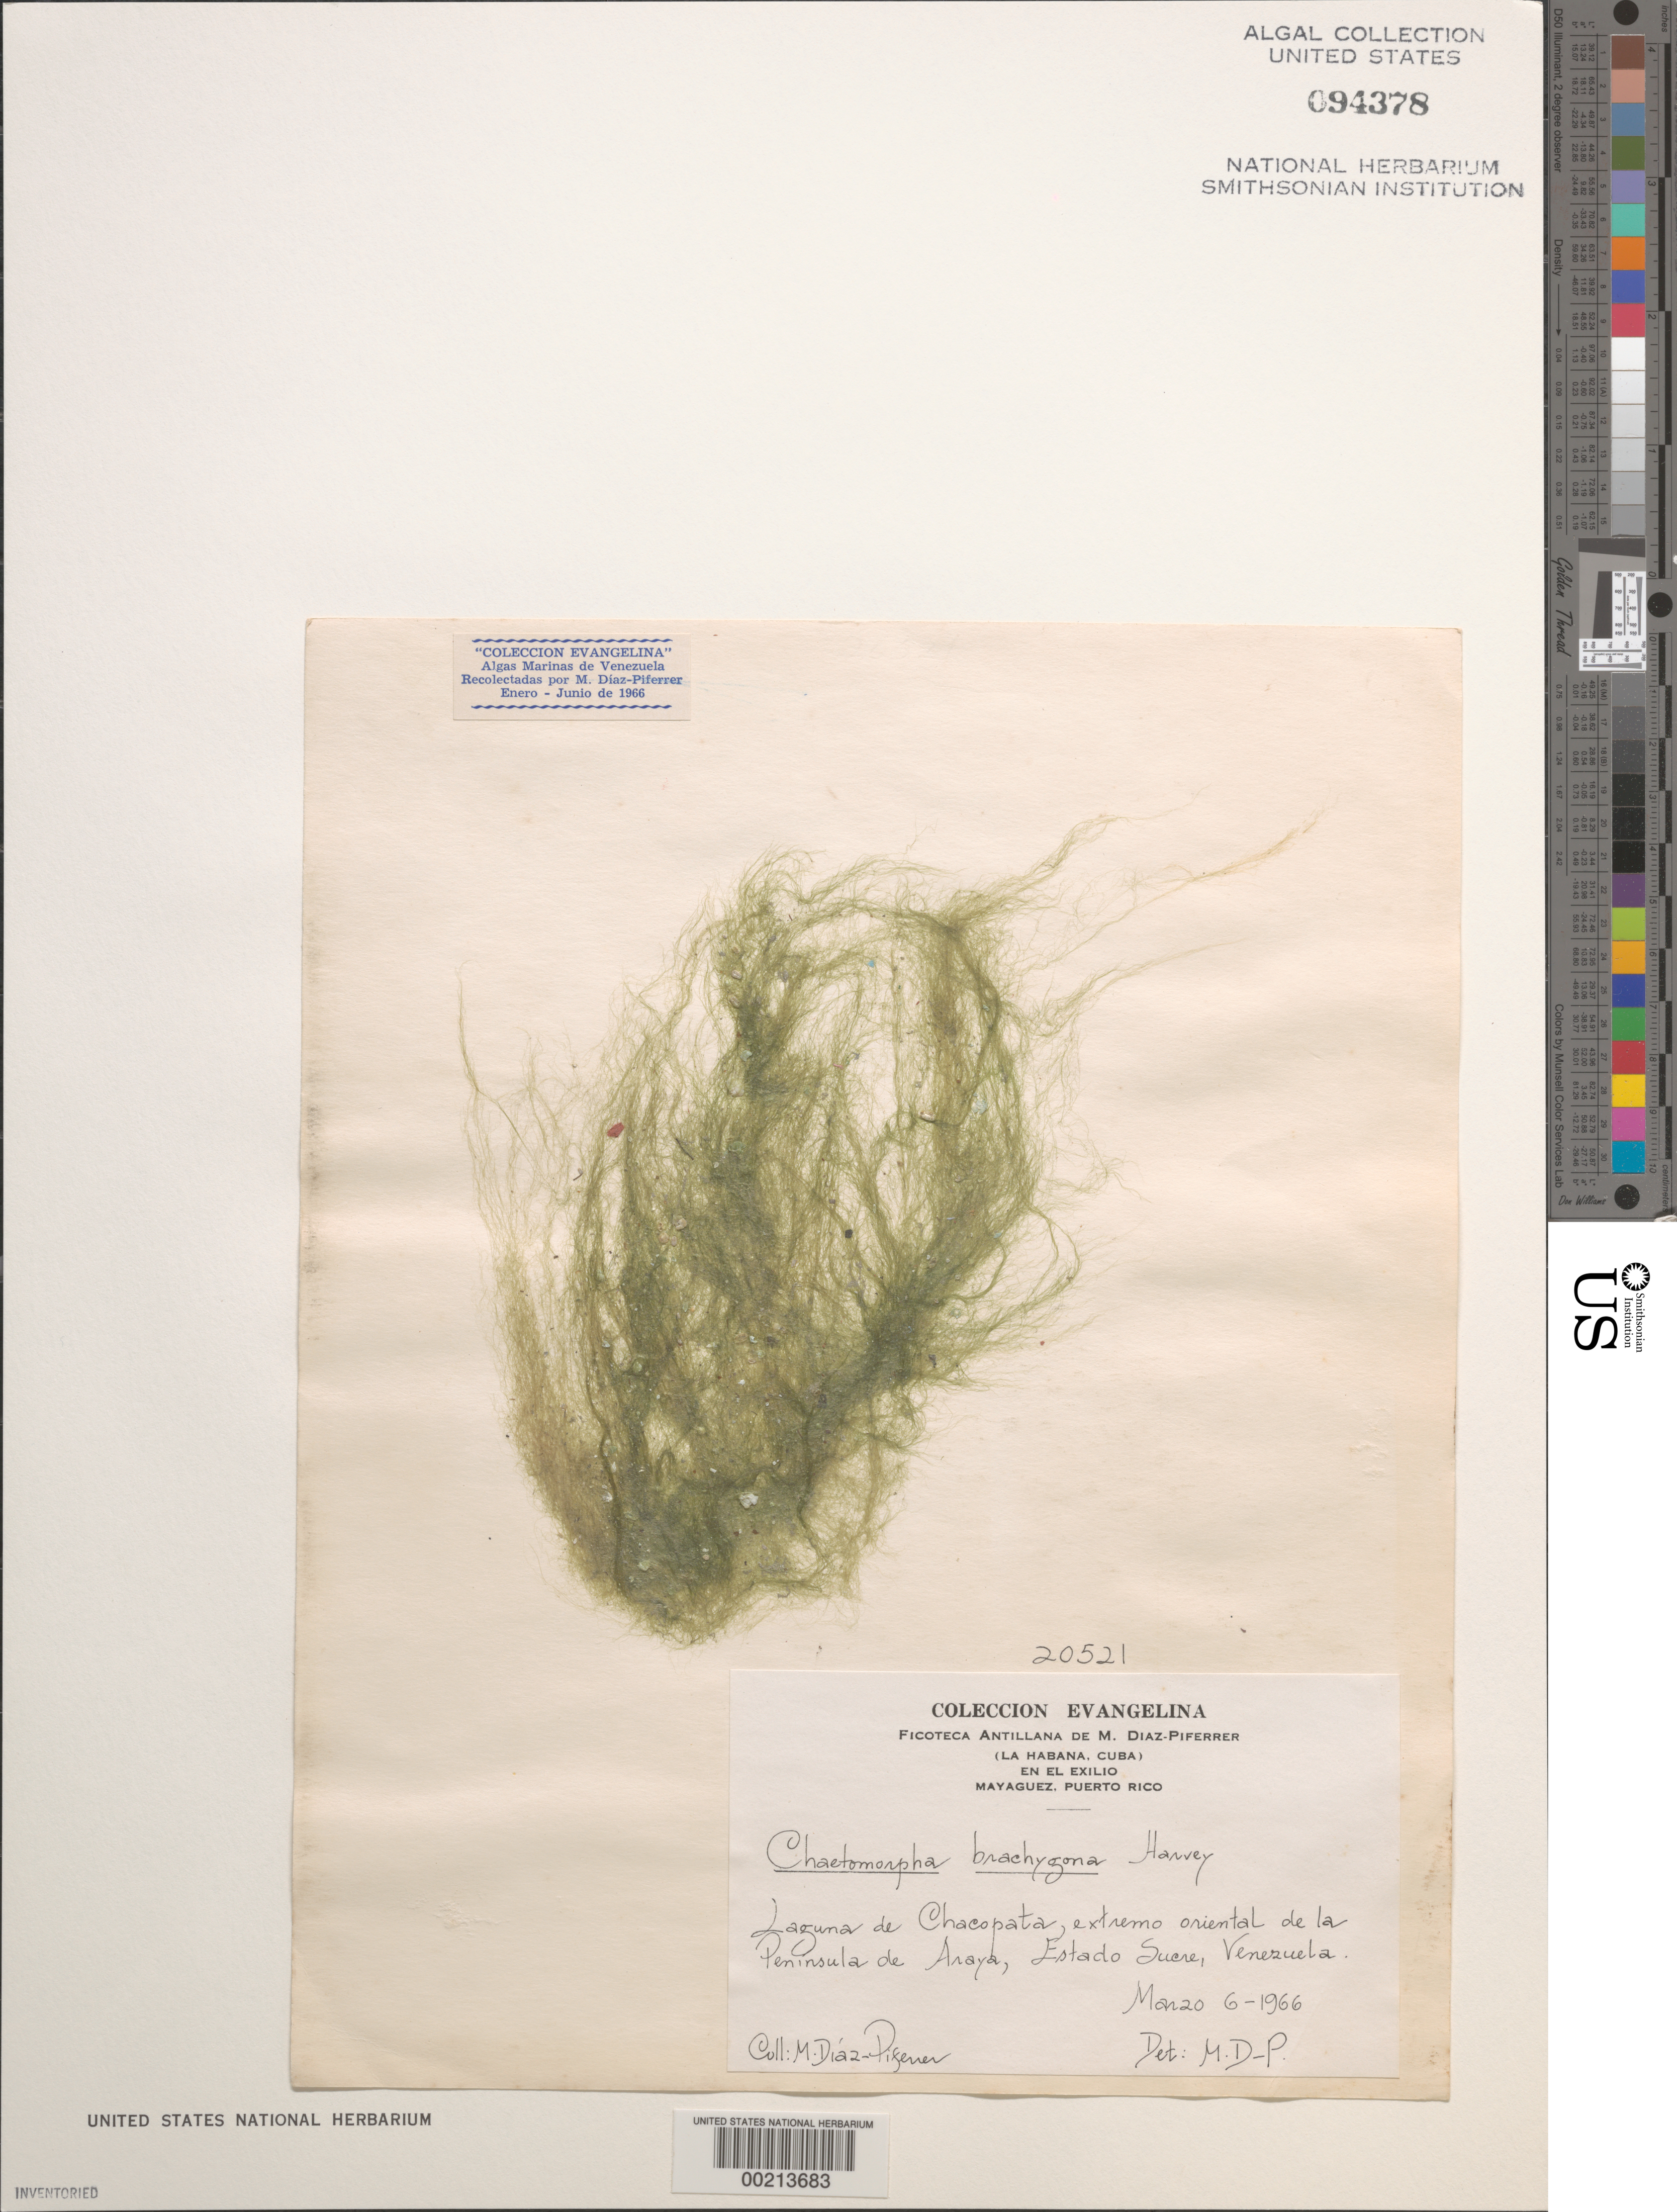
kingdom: Plantae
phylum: Chlorophyta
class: Ulvophyceae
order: Cladophorales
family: Cladophoraceae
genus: Chaetomorpha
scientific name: Chaetomorpha brachygona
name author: Harv.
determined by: Diaz-Piferrer, M.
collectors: M. Diaz-Piferrer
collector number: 20521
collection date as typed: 06 Mar 1966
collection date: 1966-03-06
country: Venezuela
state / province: Sucre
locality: Laguna de chacopata, peninsula de araya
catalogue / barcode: US 94378